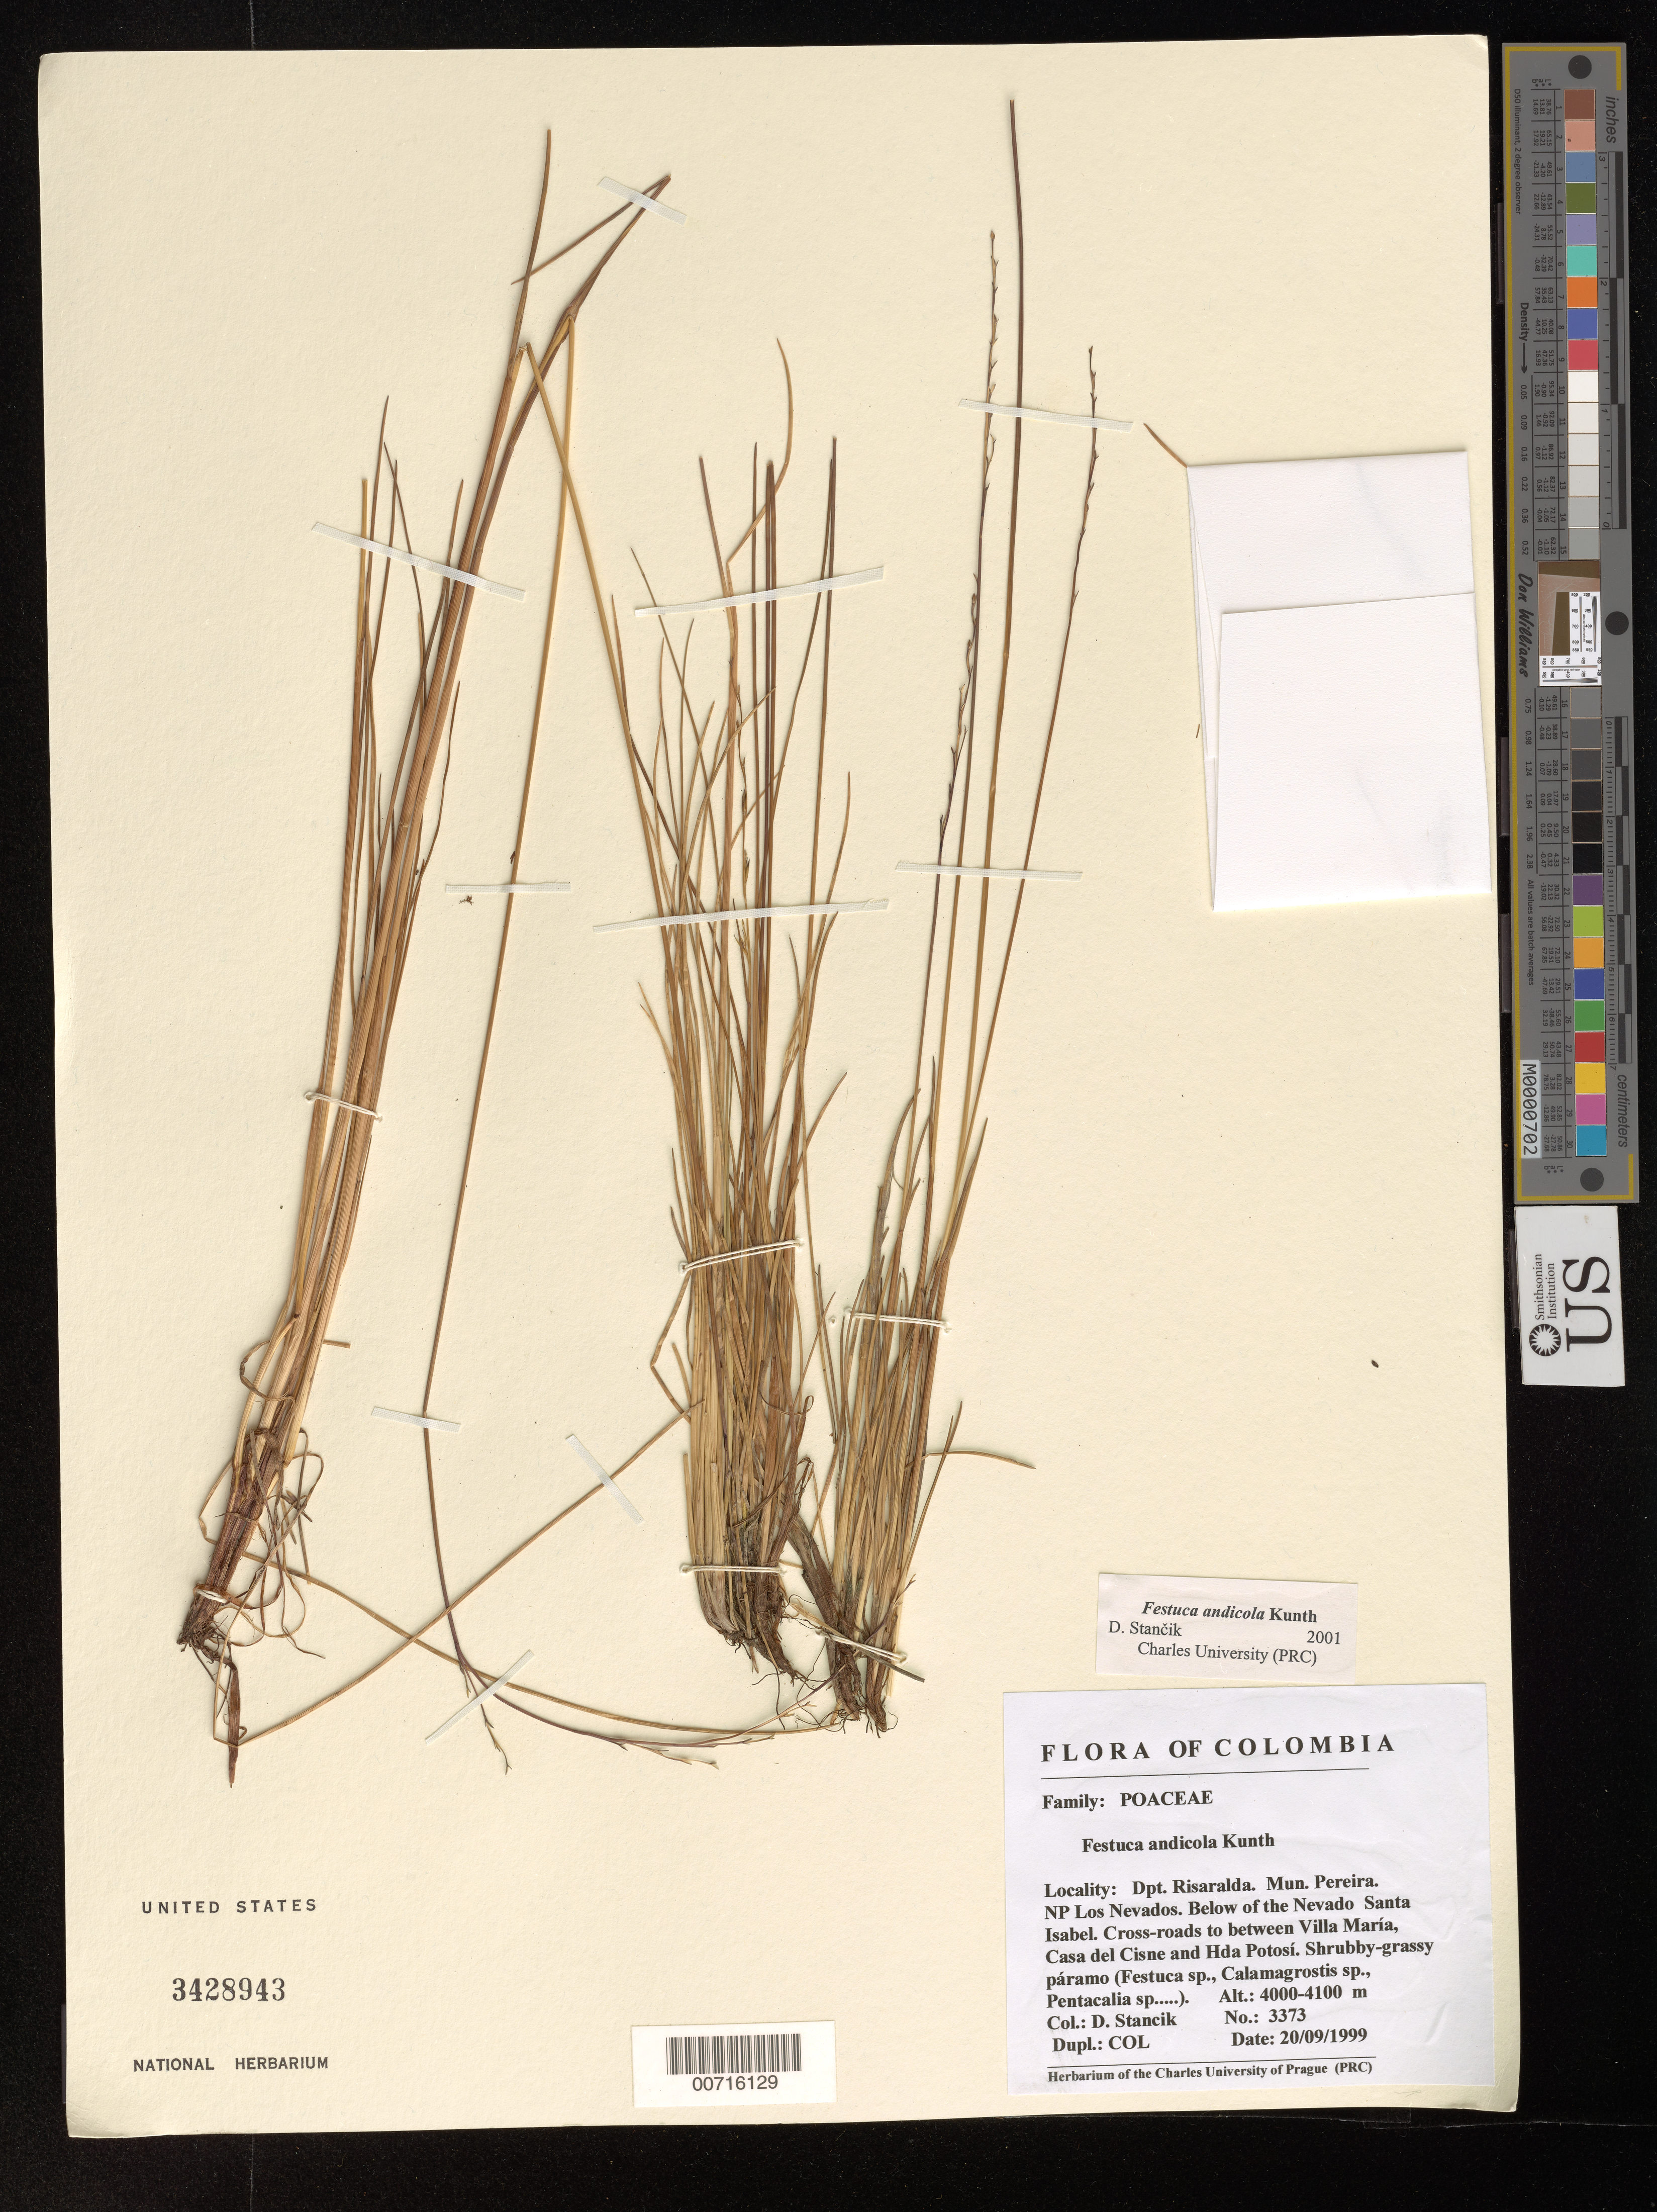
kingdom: Plantae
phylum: Tracheophyta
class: Liliopsida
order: Poales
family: Poaceae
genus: Festuca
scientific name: Festuca andicola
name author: Kunth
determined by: Stancik, D.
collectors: D. Stancik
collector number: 3373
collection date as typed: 20 Sep 2000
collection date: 2000-09-20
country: Colombia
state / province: Risaralda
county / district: Pereira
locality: NP Los Nevados. Below the Nevado Santa Isabel. Cross-roads between Villa Maria, Casa del Cisne and Hda. Potosi.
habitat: Shrubby-grassy paramo. Festuca sp. Calamagrostis sp., Pentacalia sp.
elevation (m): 4000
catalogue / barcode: US 3428943